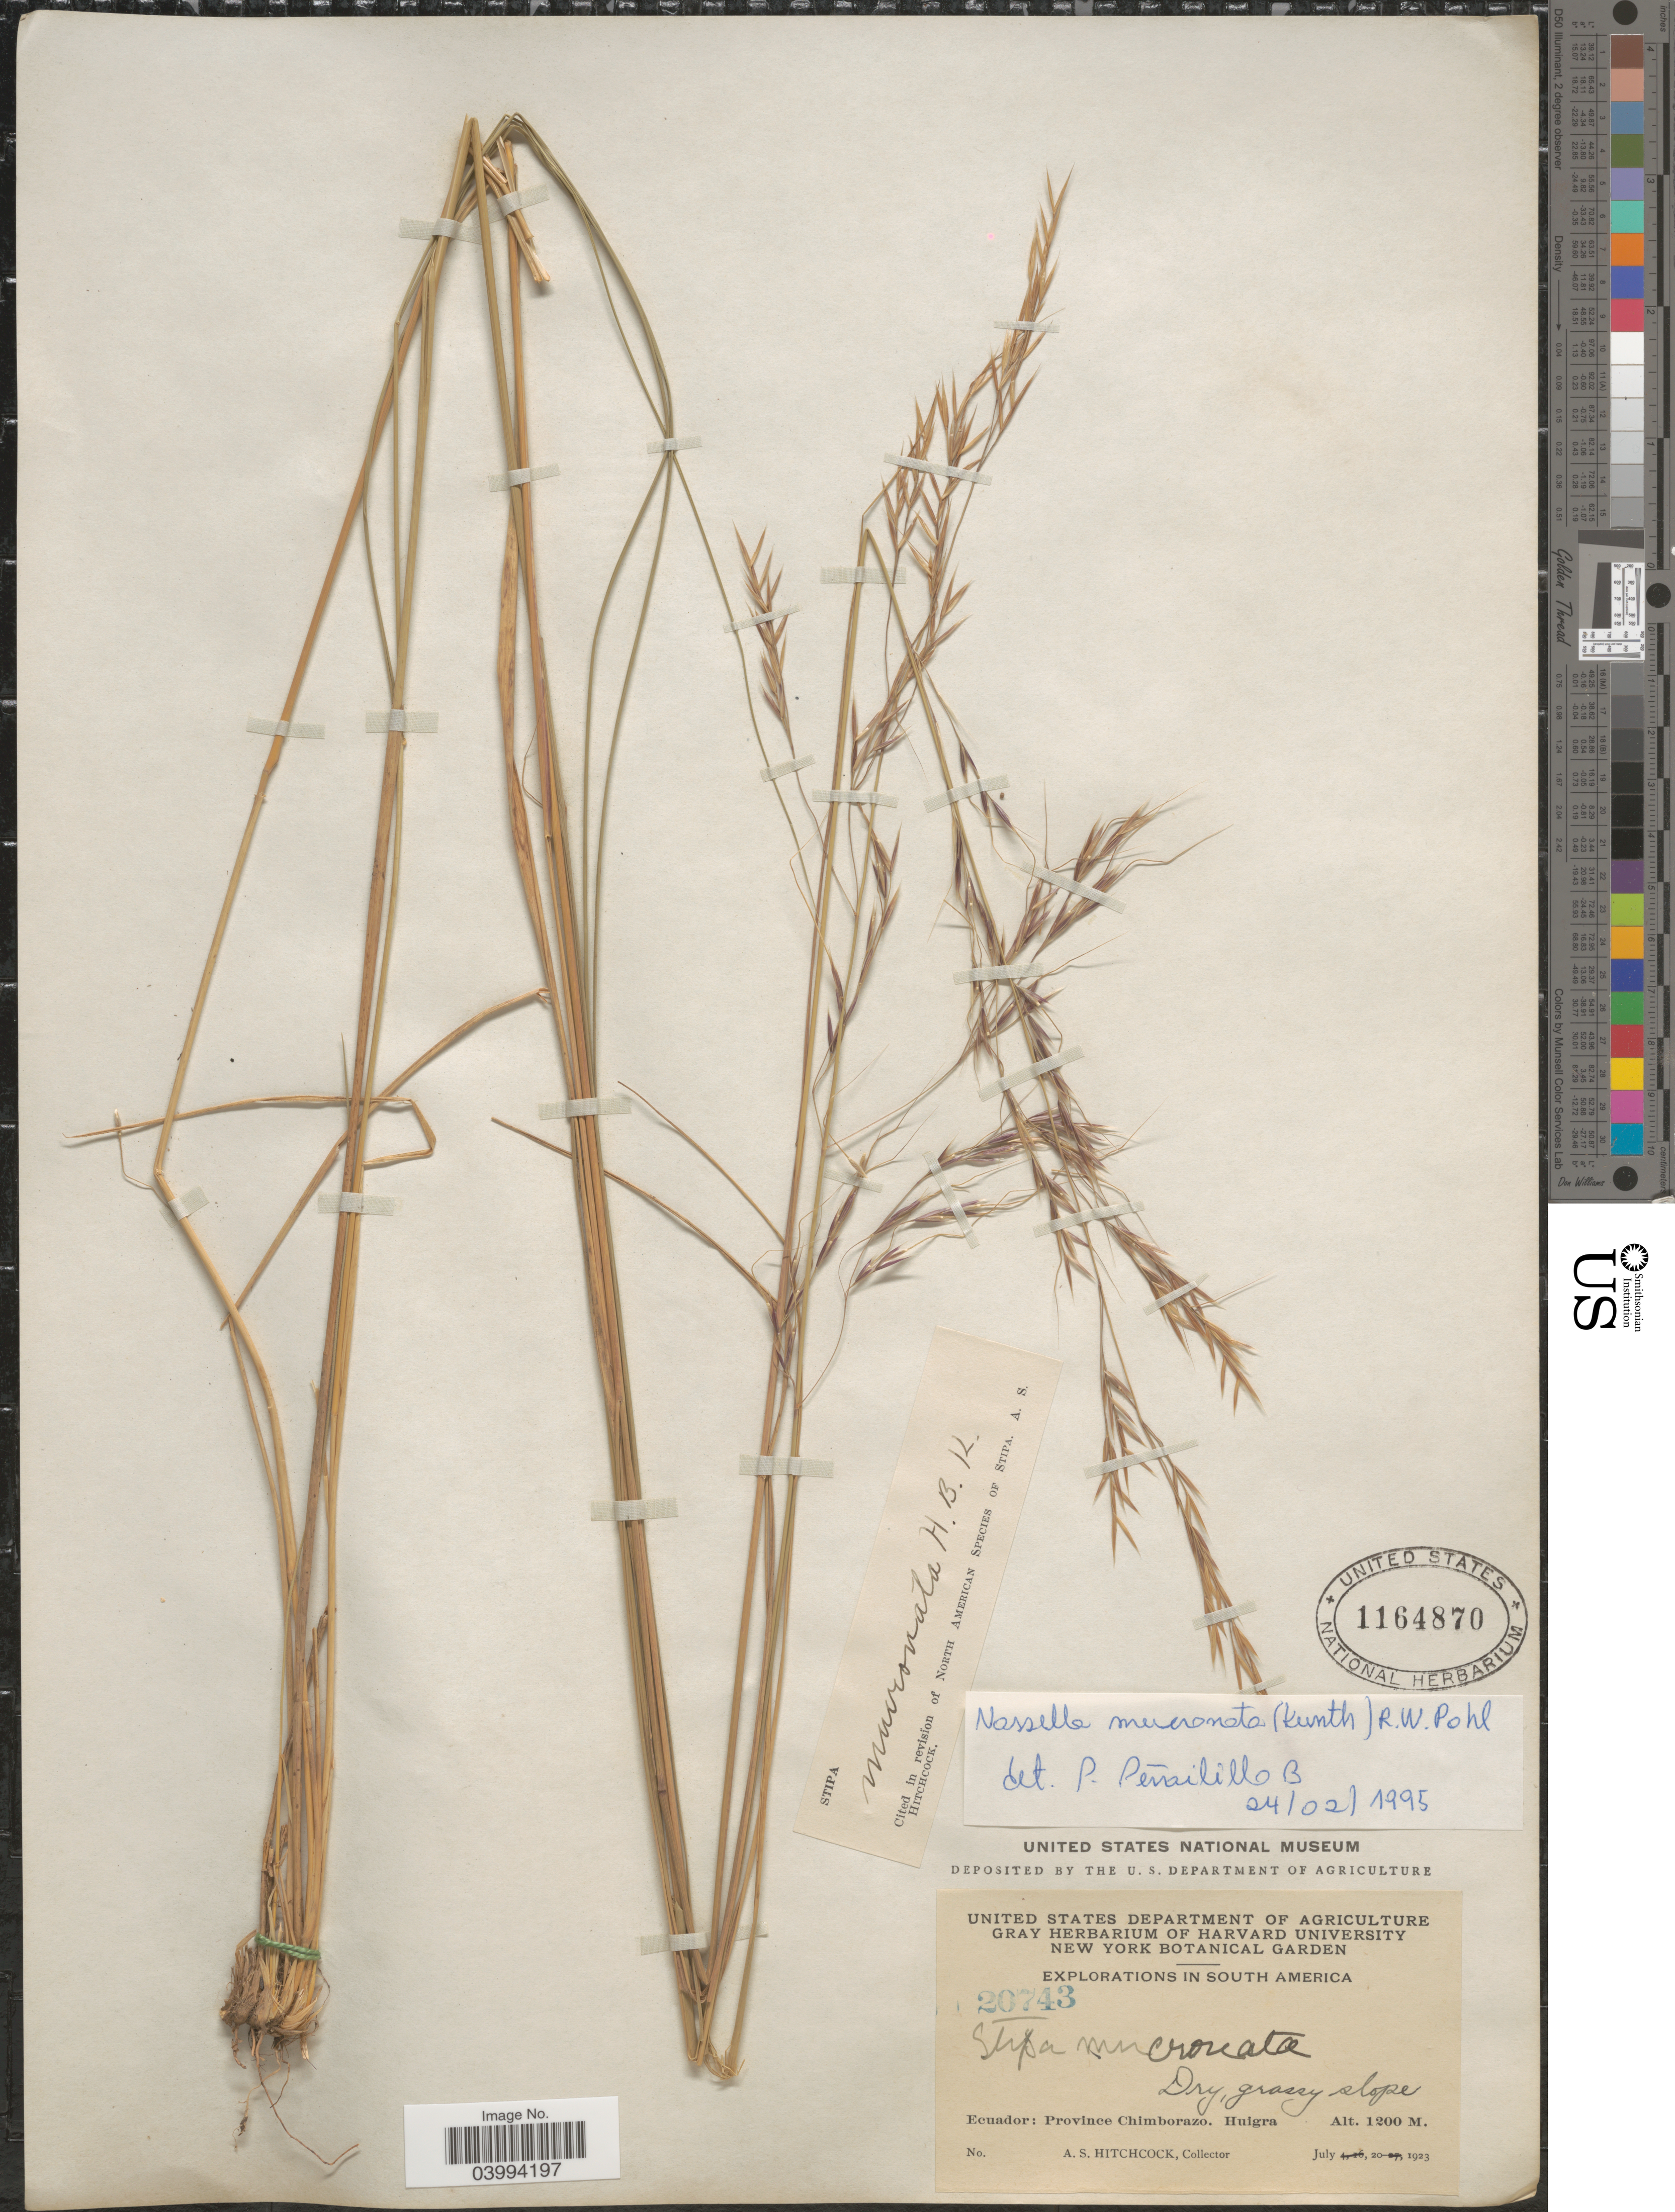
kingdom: Plantae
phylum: Tracheophyta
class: Liliopsida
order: Poales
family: Poaceae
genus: Nassella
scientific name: Nassella mucronata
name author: (Kunth) R.W. Pohl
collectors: A. S. Hitchcock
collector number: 20743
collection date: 1923-07-20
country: Ecuador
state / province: Chimborazo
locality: Huigra.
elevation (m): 1200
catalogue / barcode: US 1164870